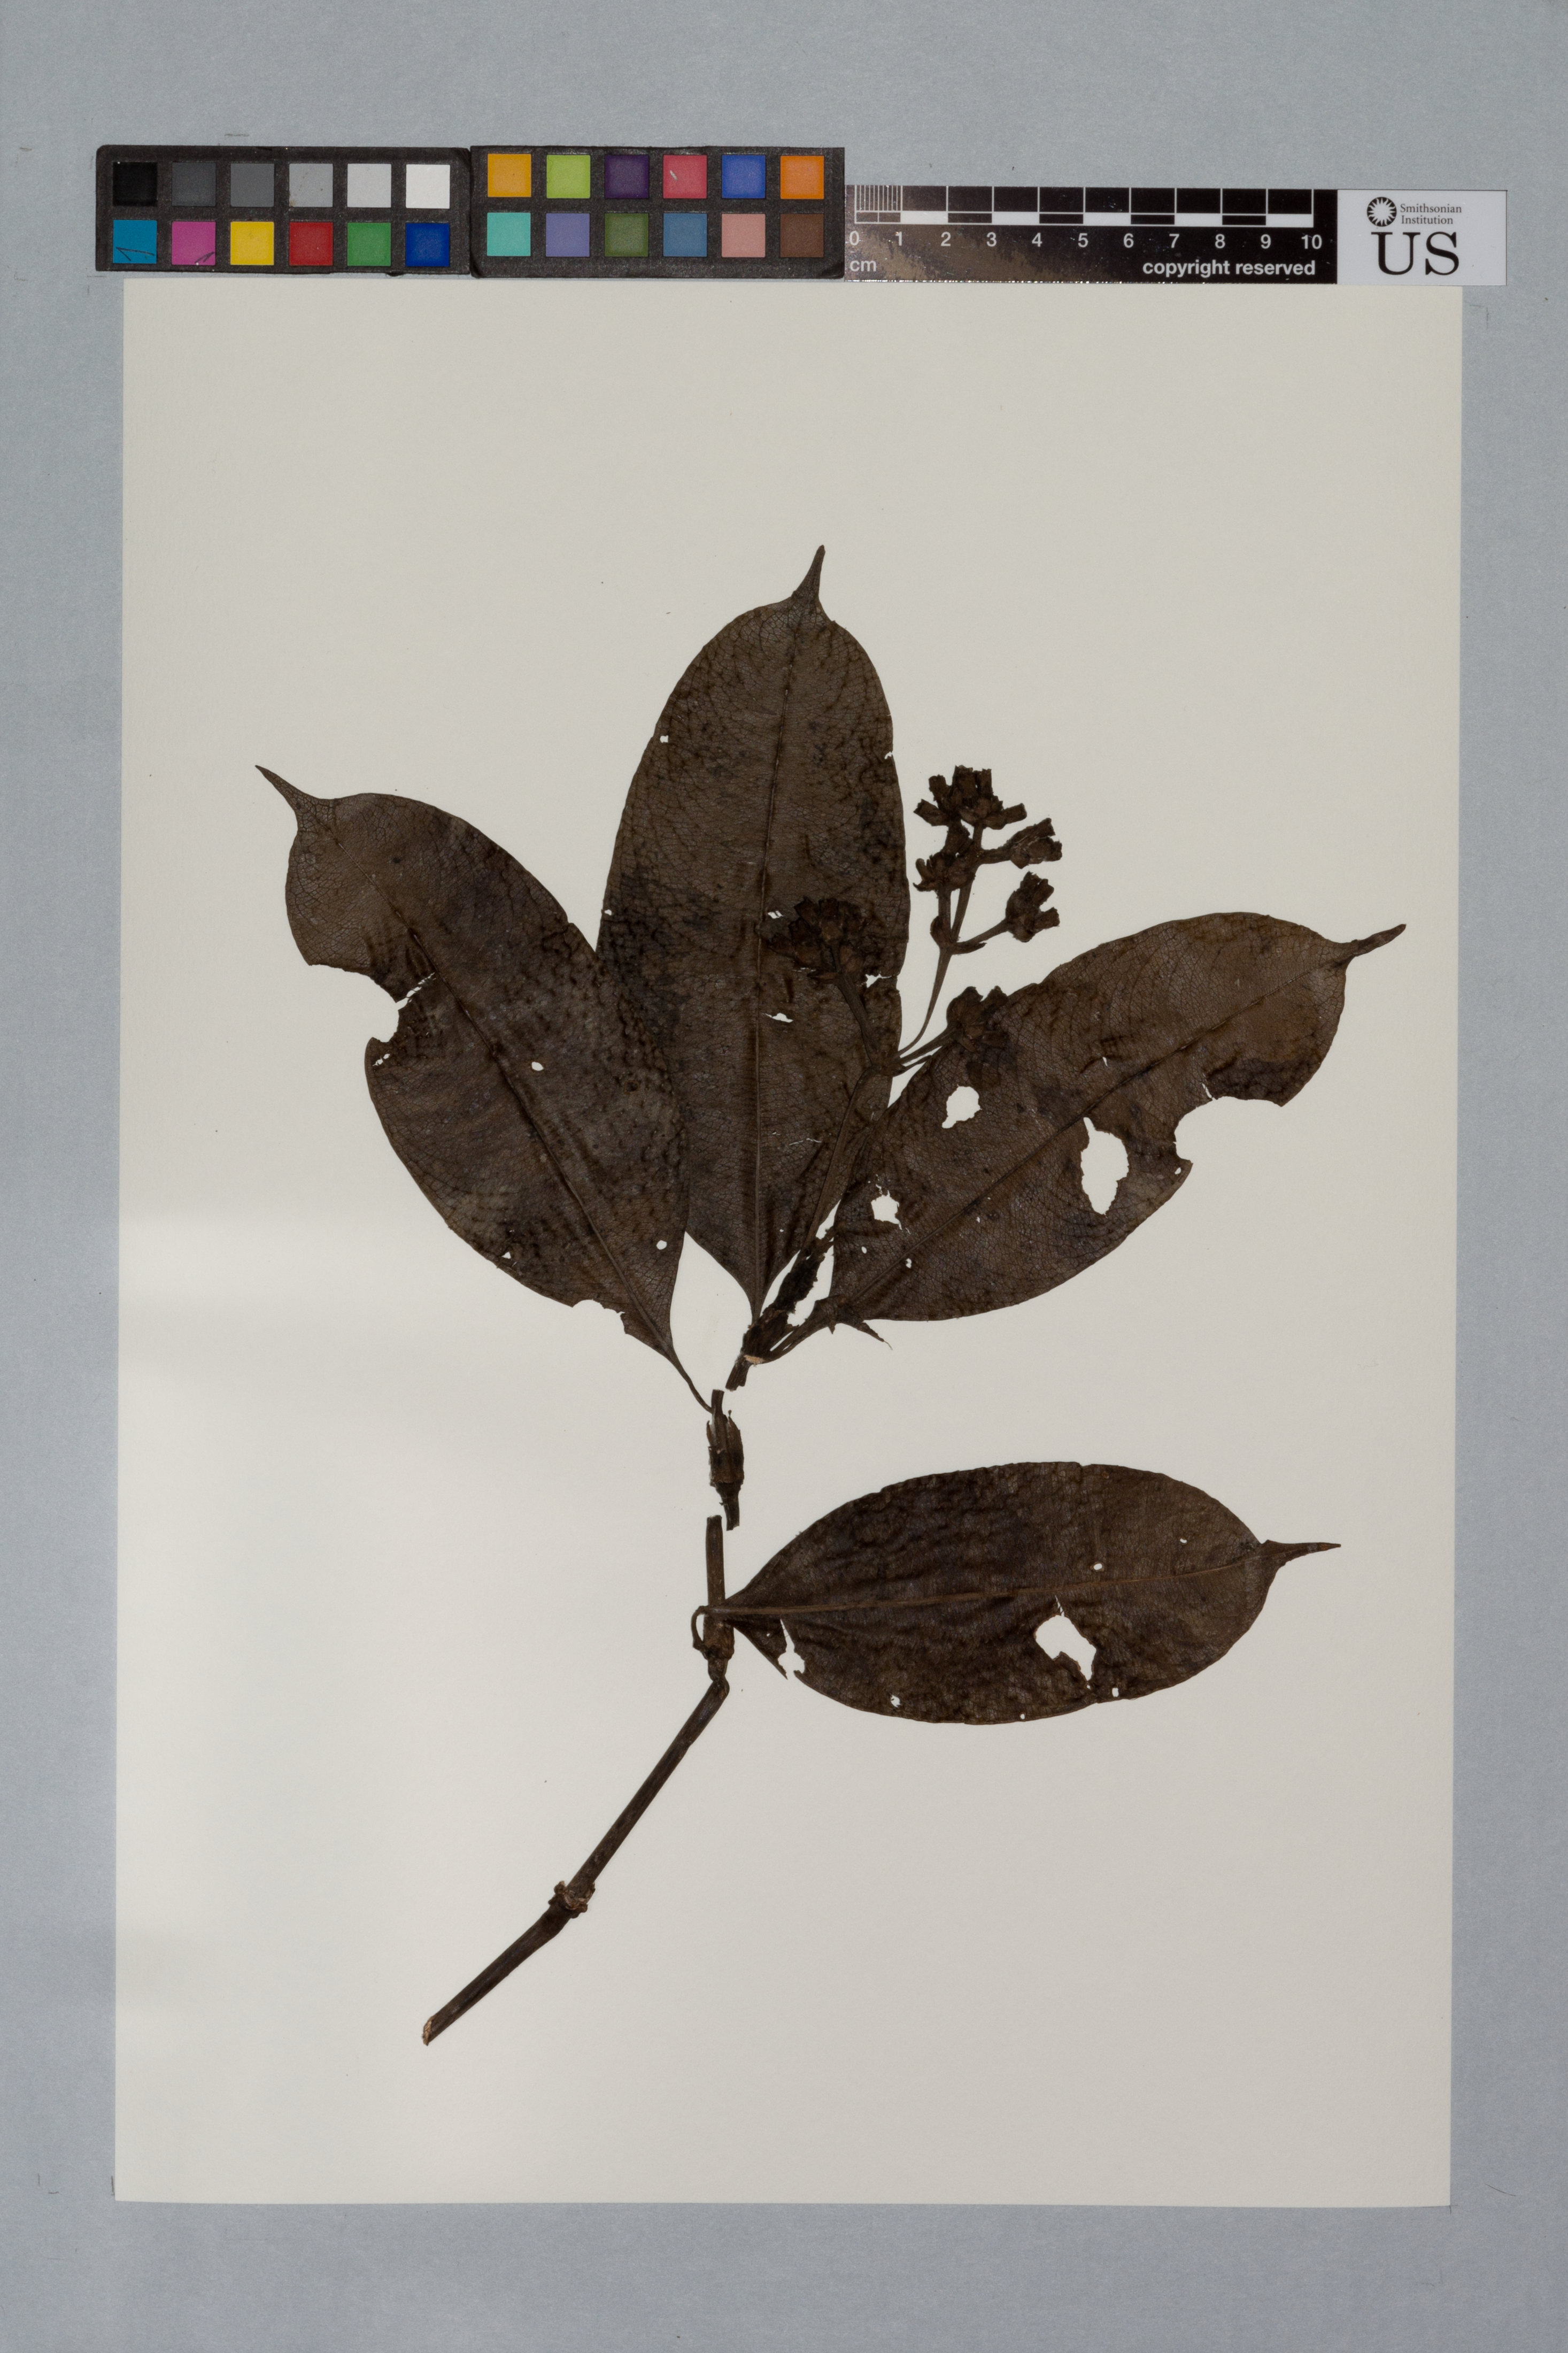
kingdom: Plantae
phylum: Tracheophyta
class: Magnoliopsida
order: Gentianales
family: Rubiaceae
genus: Palicourea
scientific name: Palicourea jenmanii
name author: (Wernham) Delprete & J.H. Kirkbr.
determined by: Kirkbride, J. H., Jr.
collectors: B. Hoffman & T. Henkel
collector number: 3293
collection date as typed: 8 November 1992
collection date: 1992-11-08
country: Guyana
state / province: Cuyuni-Mazaruni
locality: Pakaraima Mountains; toe slopes on NW side of Mt. Ayanganna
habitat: Montane evergreen forest, canopy 30-40 m. Soils sandstone and laterite derived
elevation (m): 1100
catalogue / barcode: US 3340590